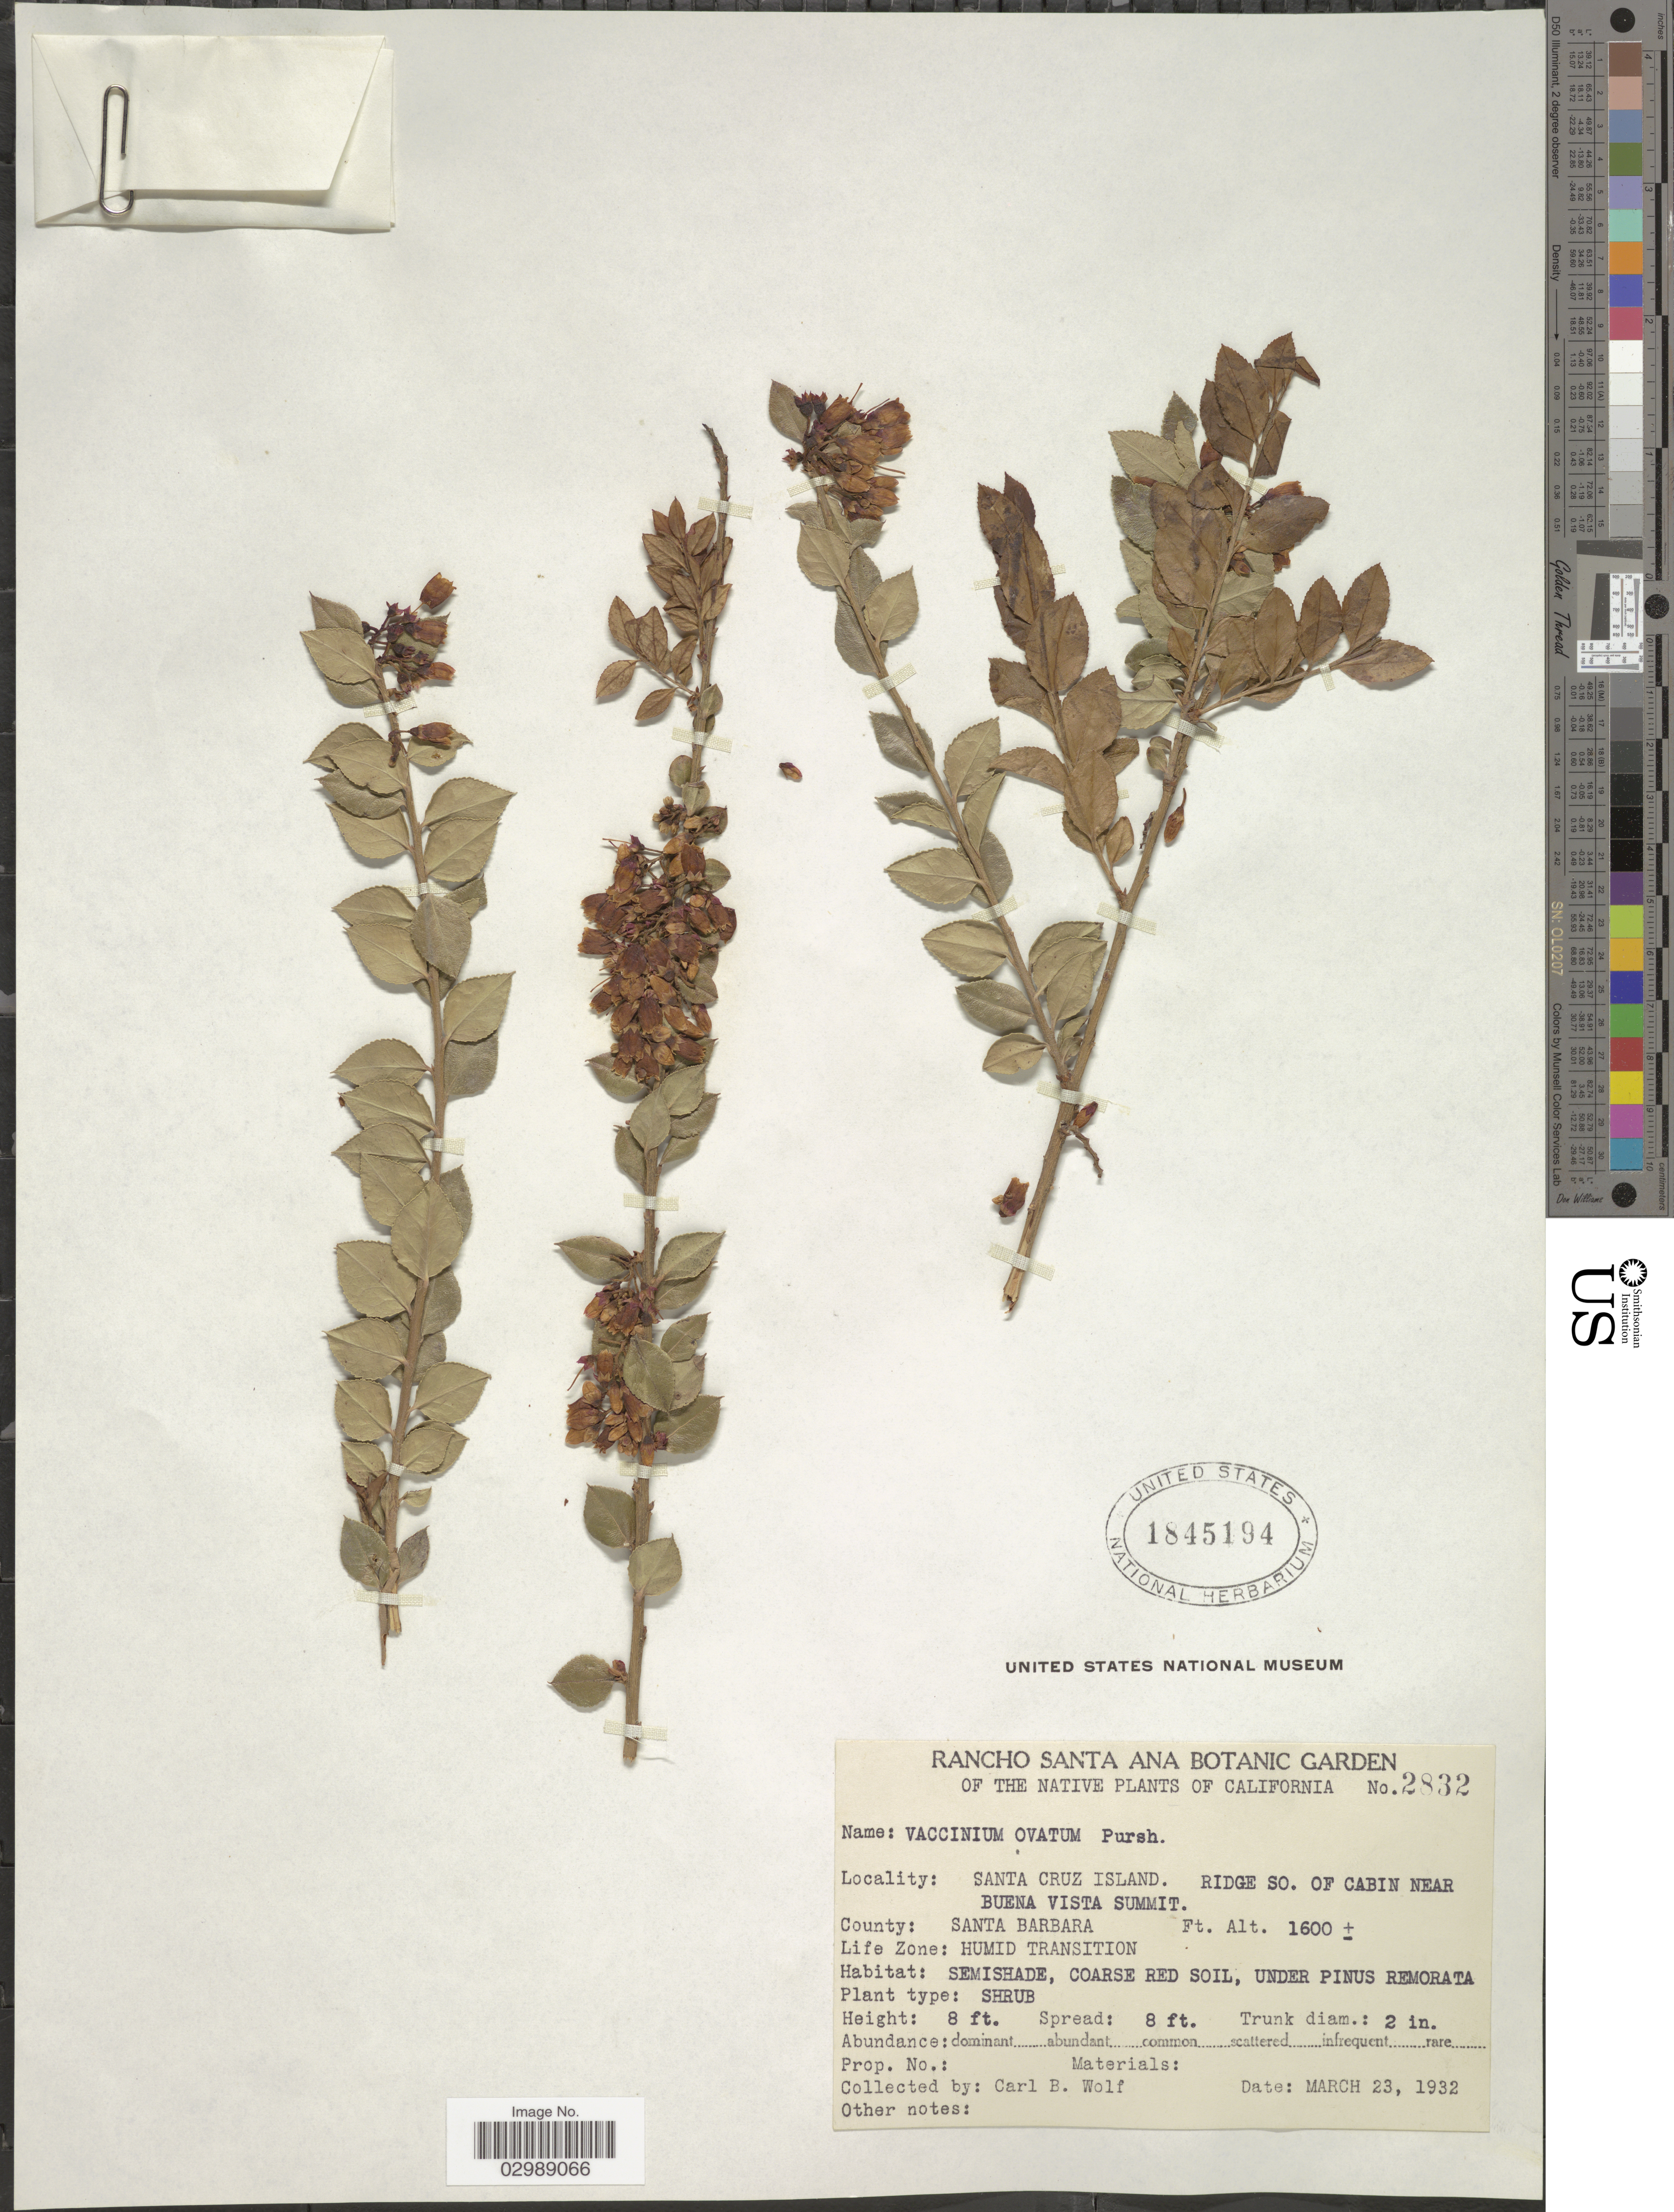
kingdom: Plantae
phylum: Tracheophyta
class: Magnoliopsida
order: Ericales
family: Ericaceae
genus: Vaccinium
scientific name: Vaccinium ovatum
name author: Pursh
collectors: C. B. Wolf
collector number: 2832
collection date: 1932-03-23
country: United States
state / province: California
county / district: Santa Barbara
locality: Santa Cruz Island. Ridge So. of Cabin near Buena Vista Summit. County: Santa Barbara. Life Zone: Humid Transition.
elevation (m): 488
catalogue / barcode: US 1845194